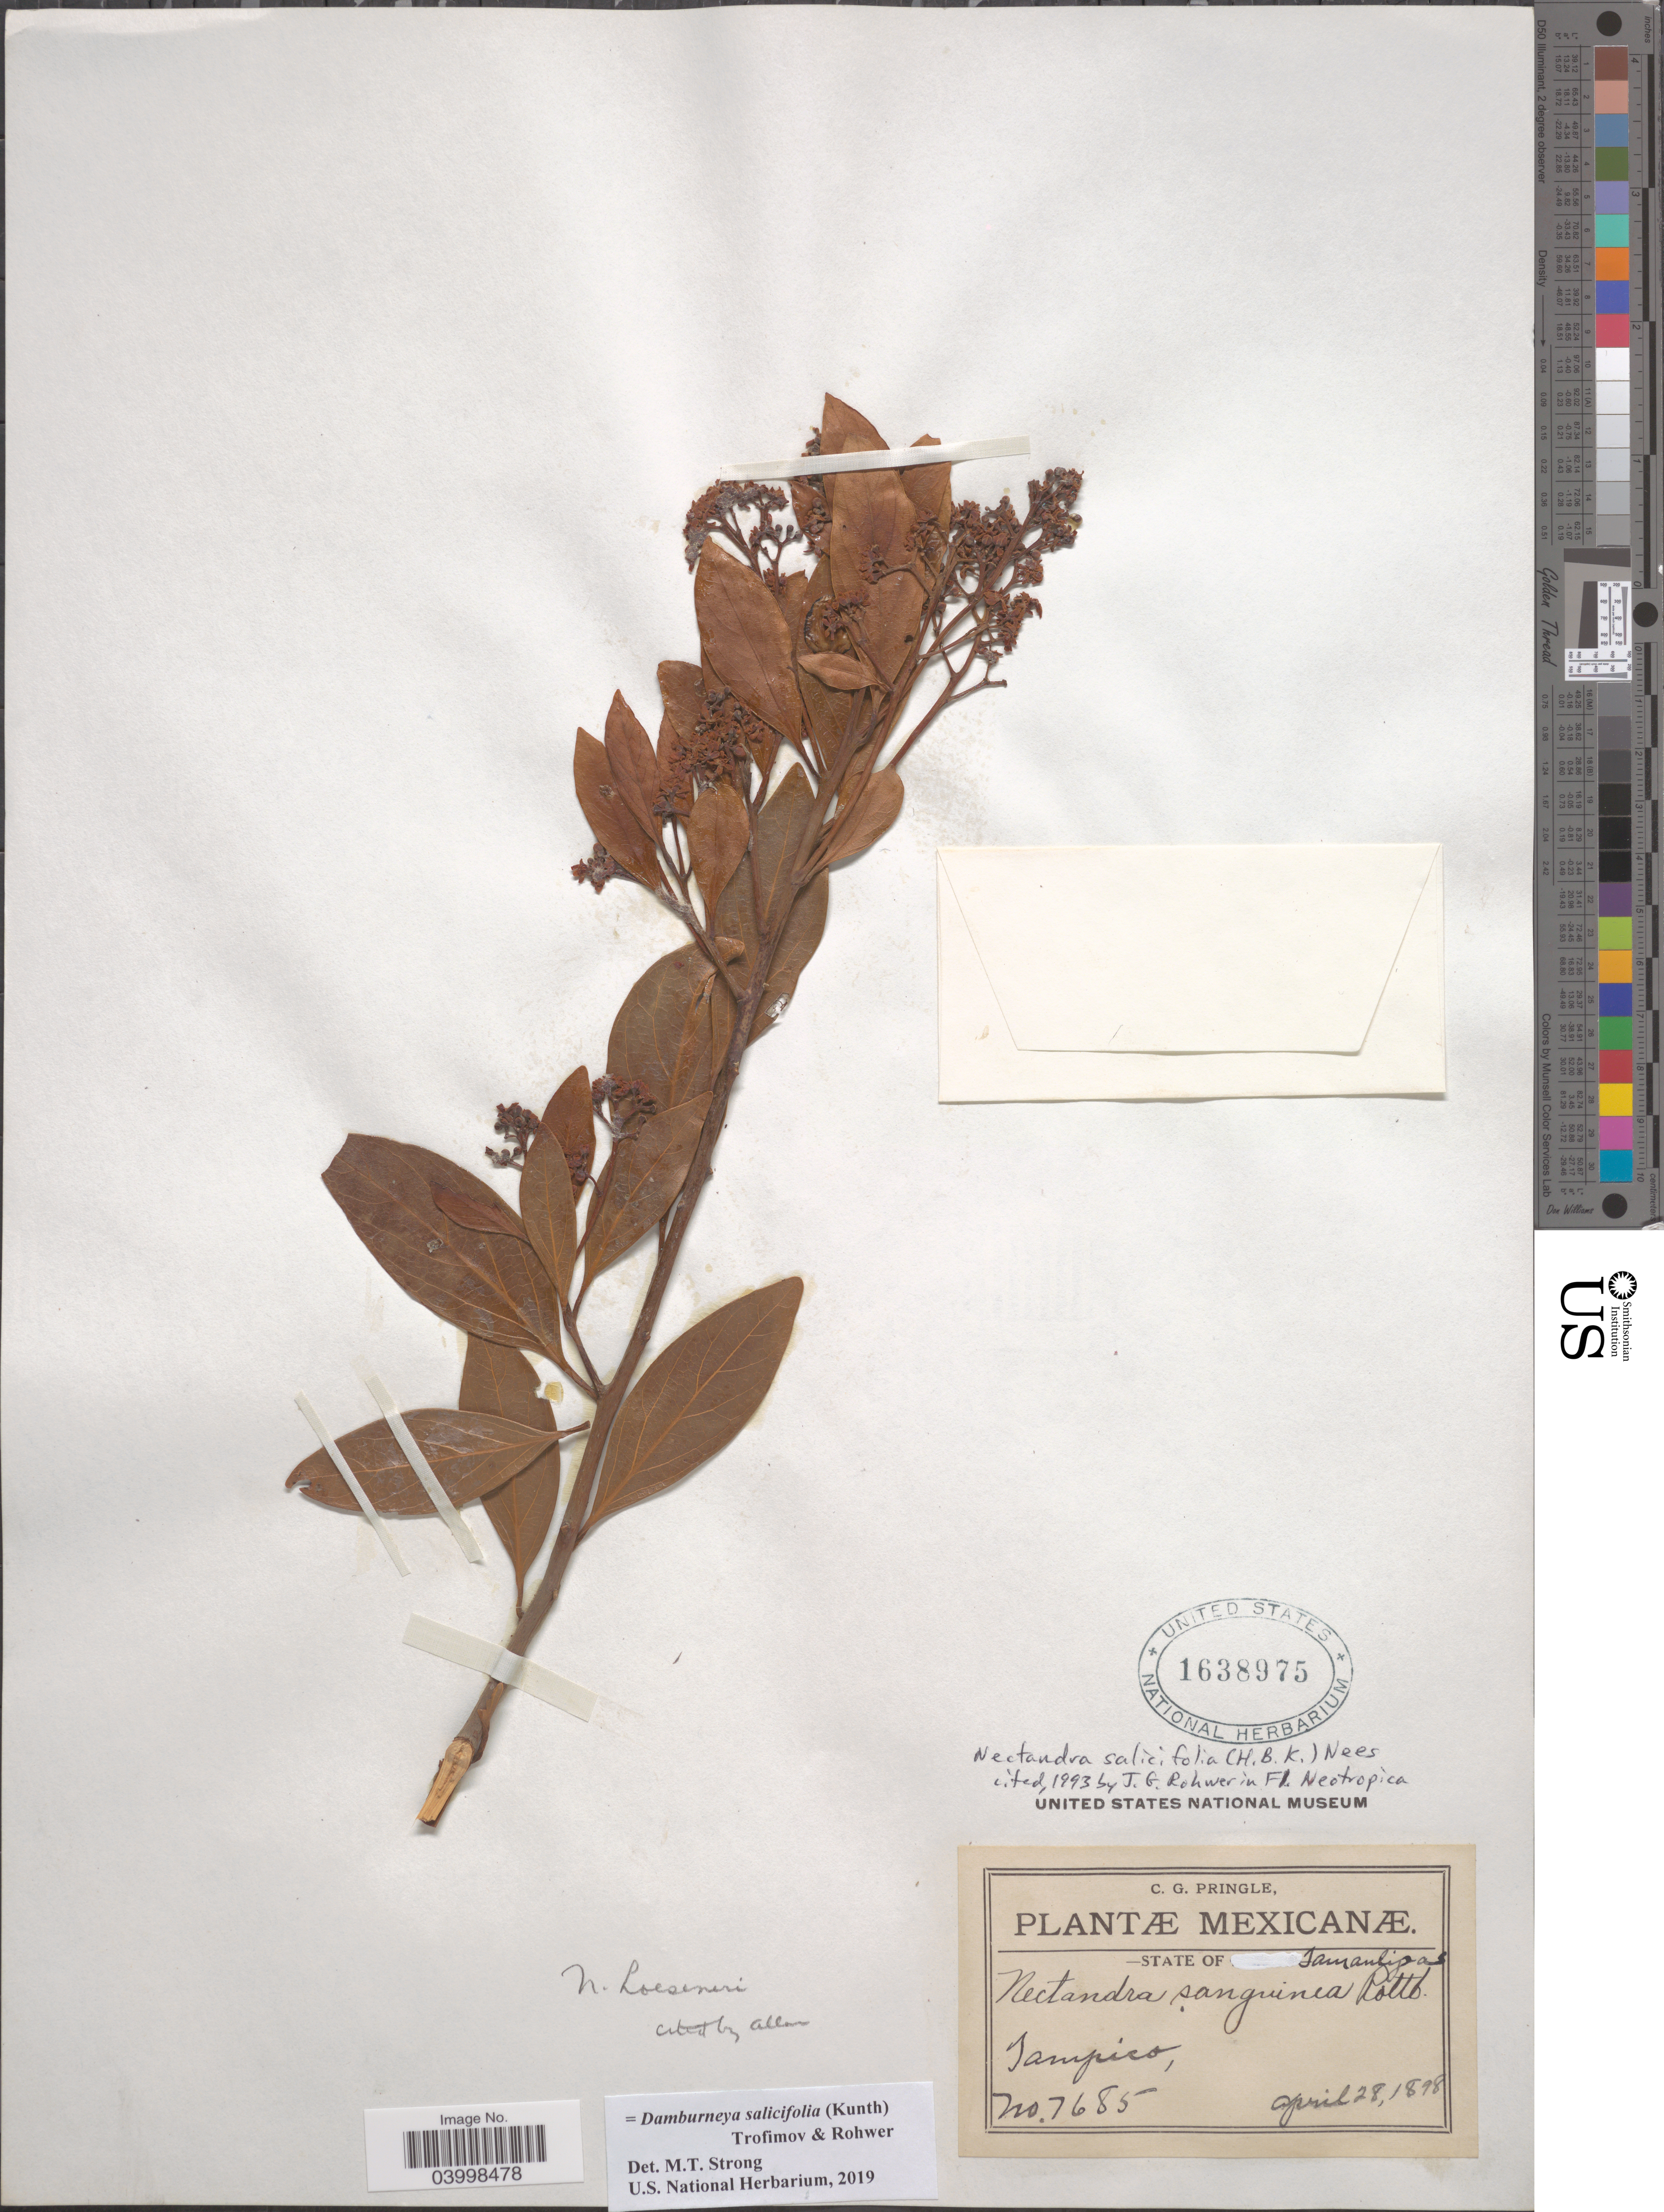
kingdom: Plantae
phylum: Tracheophyta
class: Magnoliopsida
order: Laurales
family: Lauraceae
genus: Damburneya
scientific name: Damburneya salicifolia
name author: (Kunth) Trofimov & Rohwer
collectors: C. G. Pringle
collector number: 7685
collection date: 1898-04-28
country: Mexico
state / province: Tamaulipas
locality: Tampico.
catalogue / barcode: US 1638975